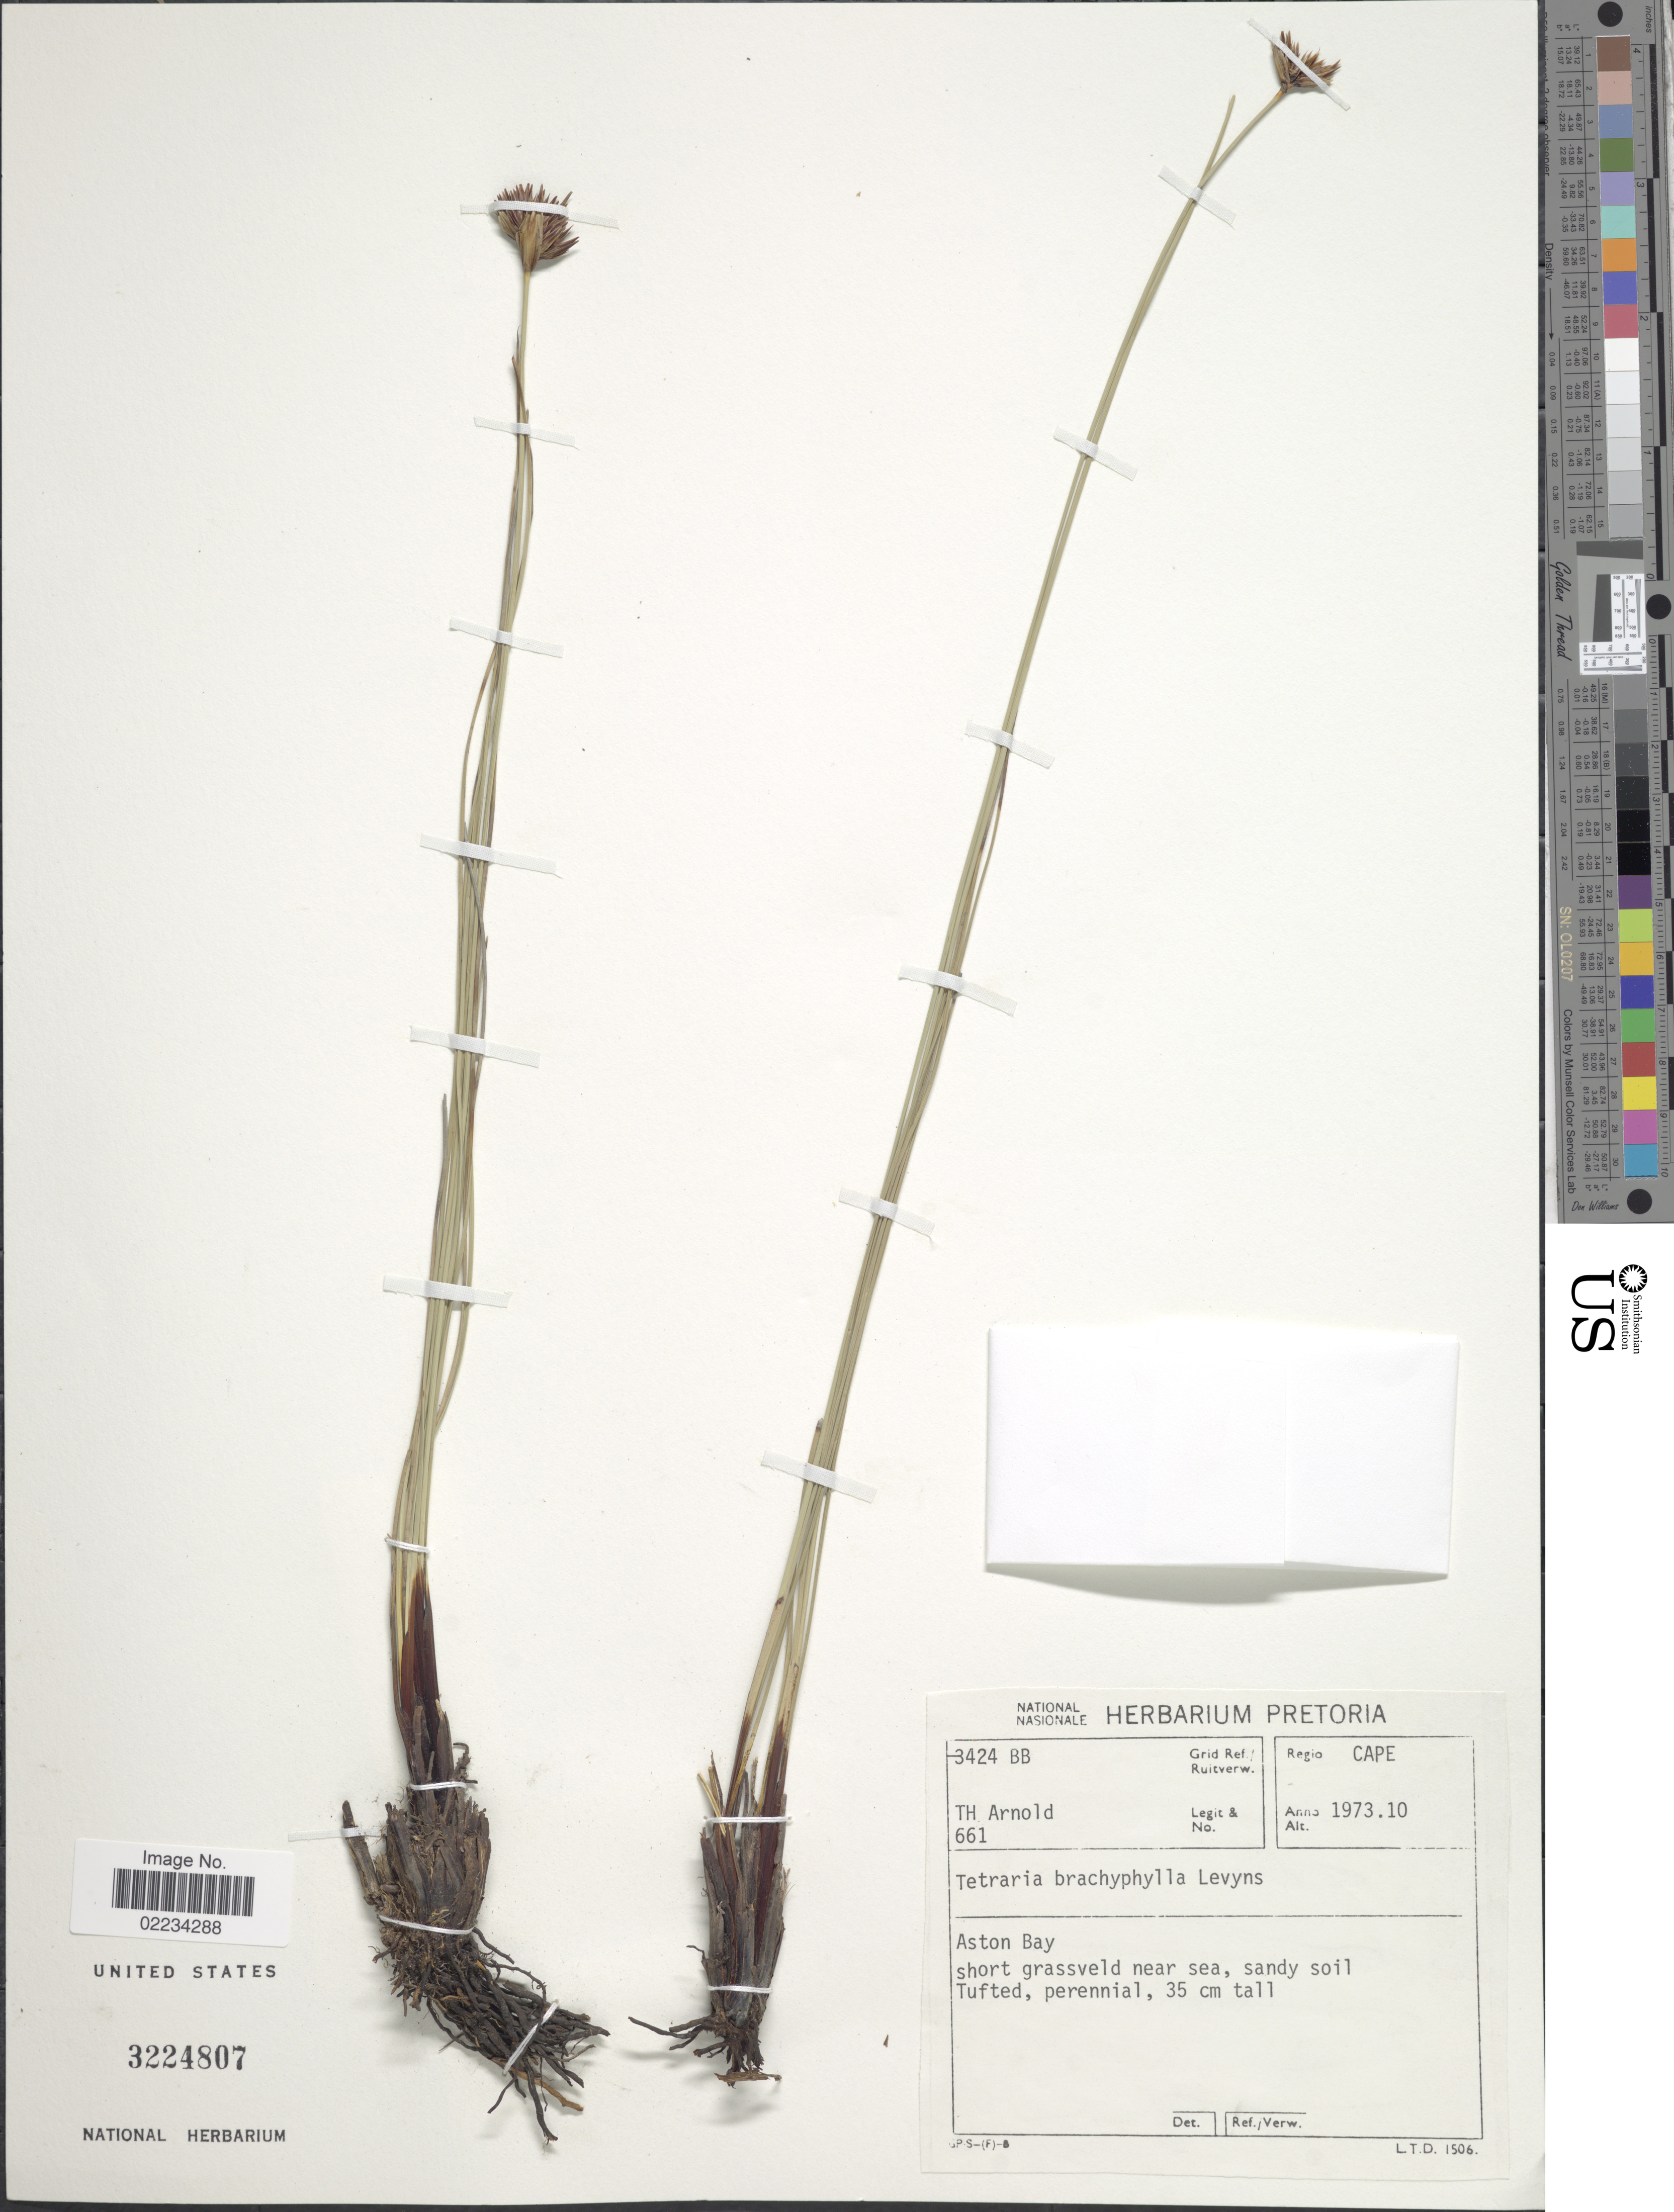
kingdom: Plantae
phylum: Tracheophyta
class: Liliopsida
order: Poales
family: Cyperaceae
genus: Schoenus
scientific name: Schoenus nigricans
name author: L.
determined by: Strong, Mark T., (BOT), Smithsonian Institution - National Museum of Natural History (UNITED STATES)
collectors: T. H. Arnold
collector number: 661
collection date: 1973-10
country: South Africa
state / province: Eastern Cape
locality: Regio Cape, Aston Bay, short grassveld near sea, sandy soil Tufted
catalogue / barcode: US 3224807